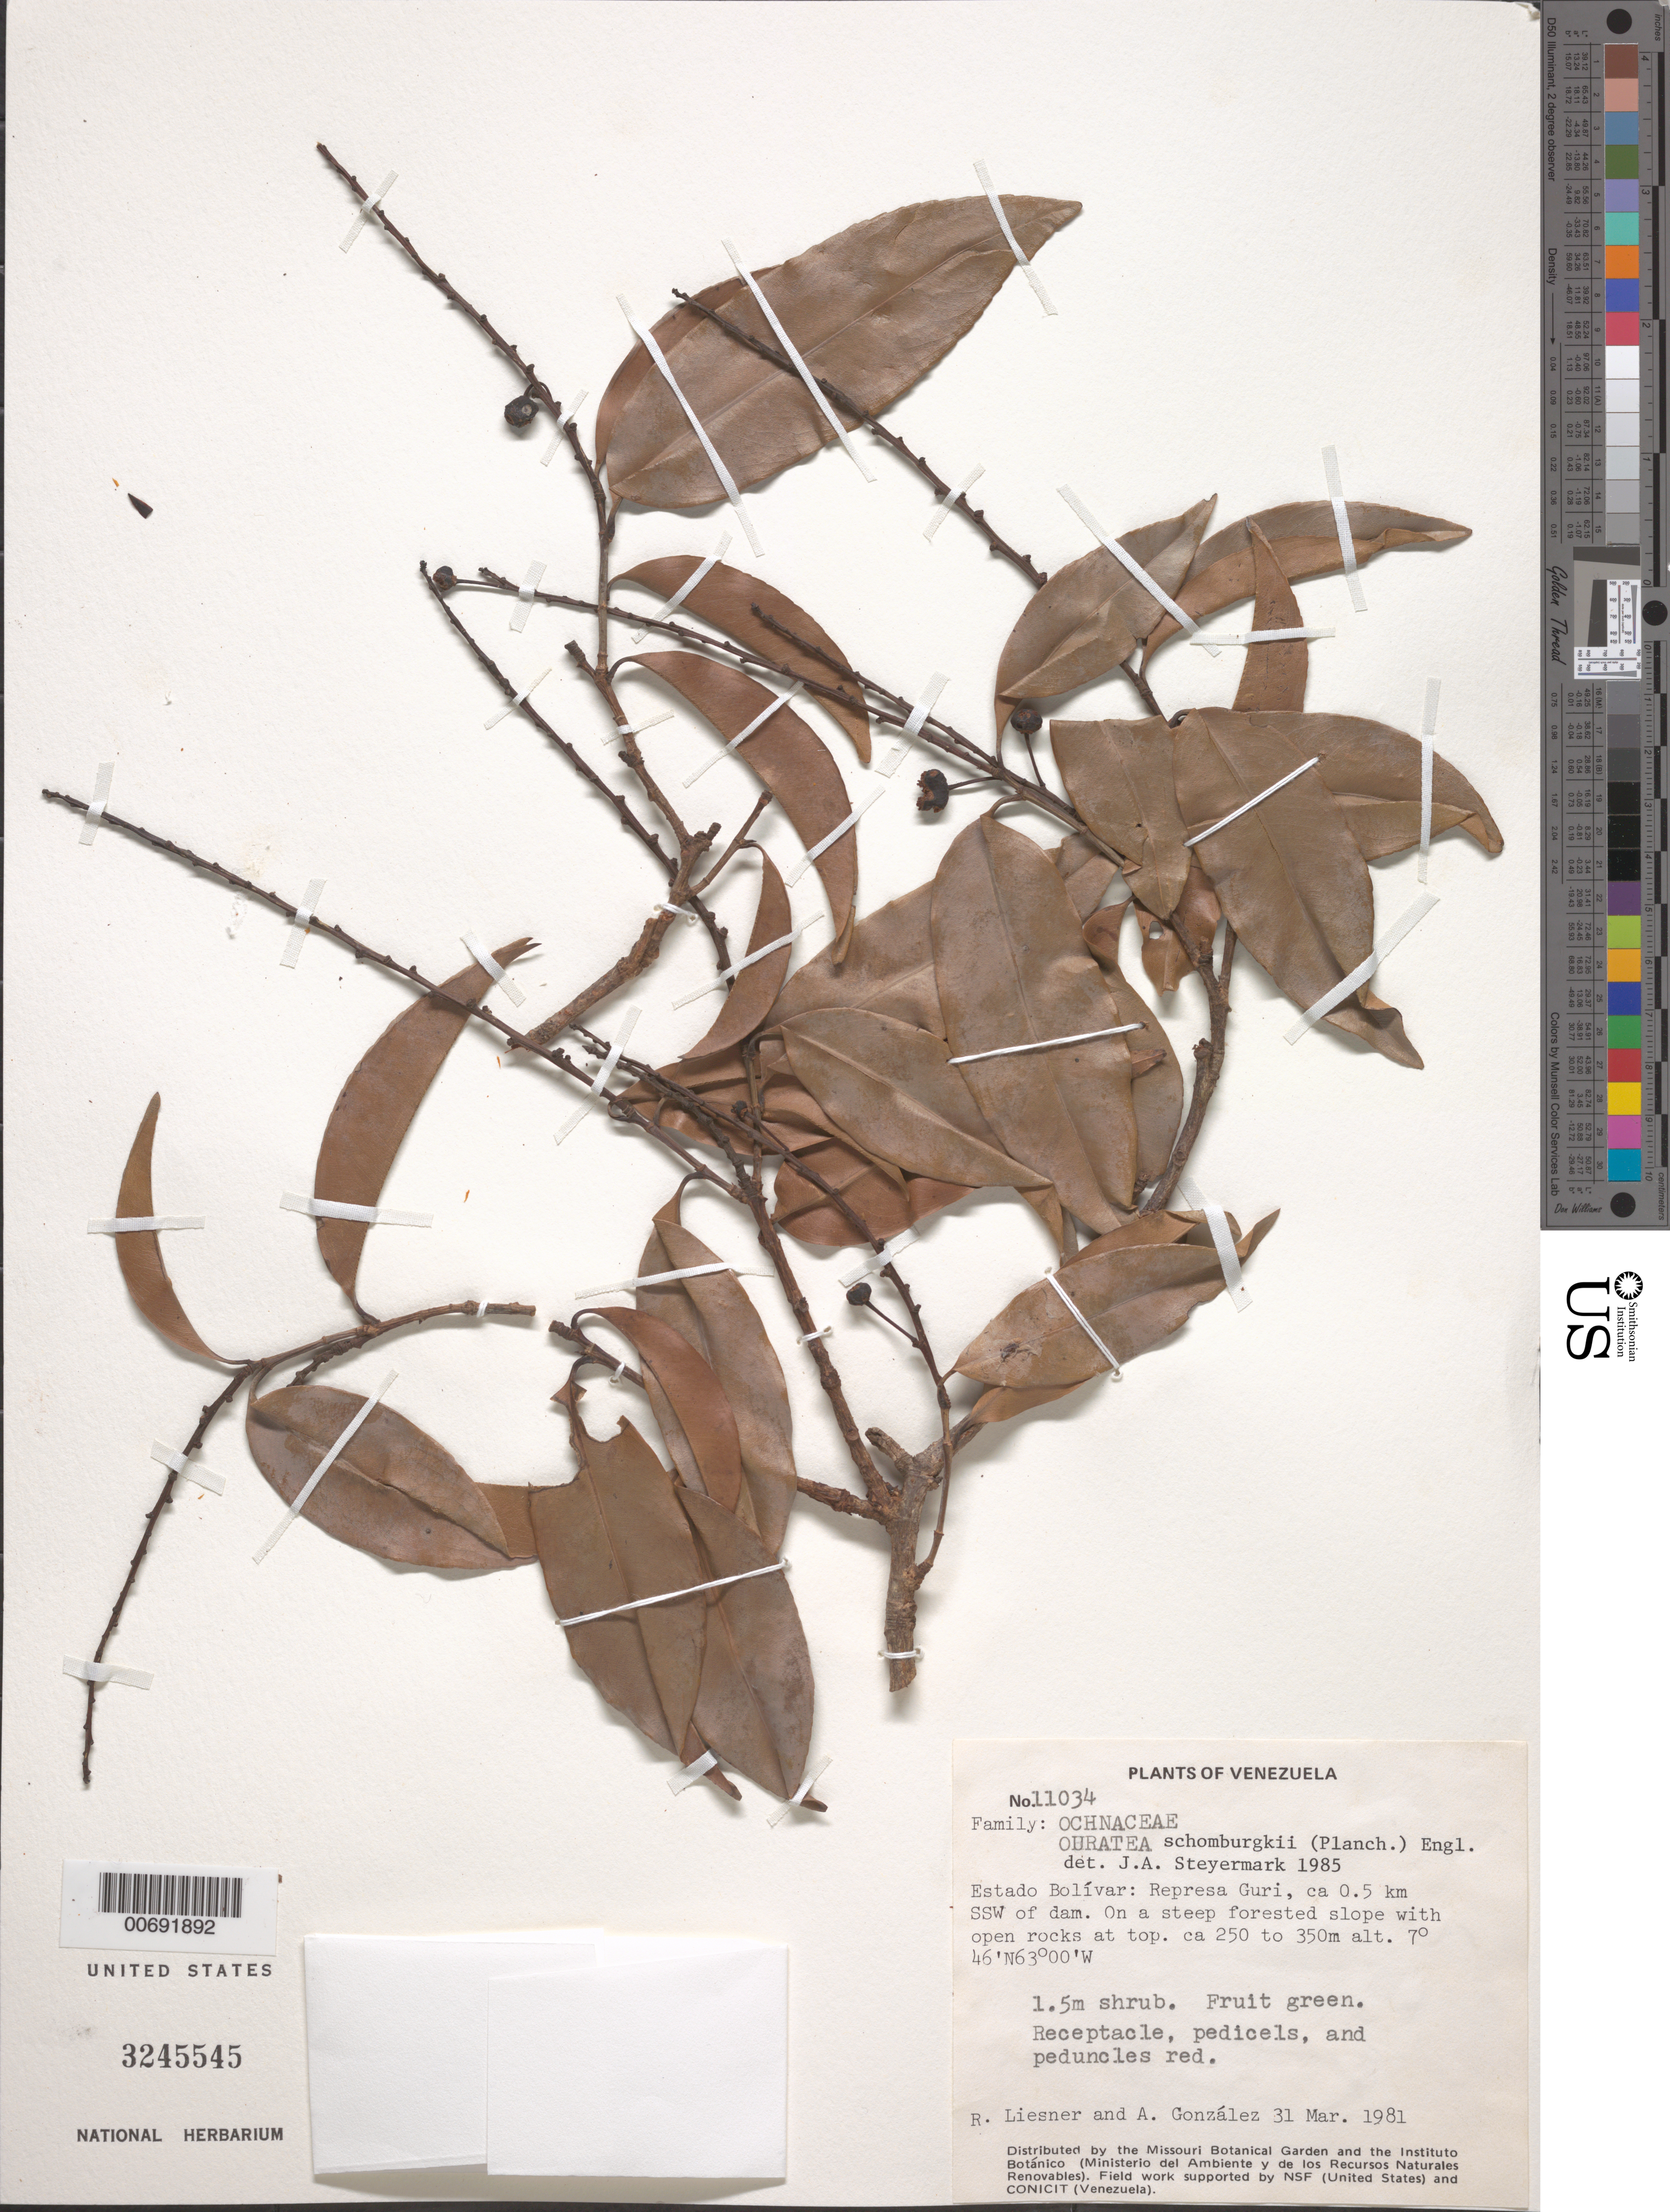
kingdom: Plantae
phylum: Tracheophyta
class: Magnoliopsida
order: Malpighiales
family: Ochnaceae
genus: Ouratea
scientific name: Ouratea schomburgkii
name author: (Planch.) Engl.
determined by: Steyermark, Julian A., (VEN)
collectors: R. L. Liesner & A. C. González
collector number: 11034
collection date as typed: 1-Apr-81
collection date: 1981-04-01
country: Venezuela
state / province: Bolívar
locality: Represa Guri, ca 0.5 km SSW of dam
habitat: Steep forested slope with open rocks at top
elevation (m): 250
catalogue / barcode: US 3245545